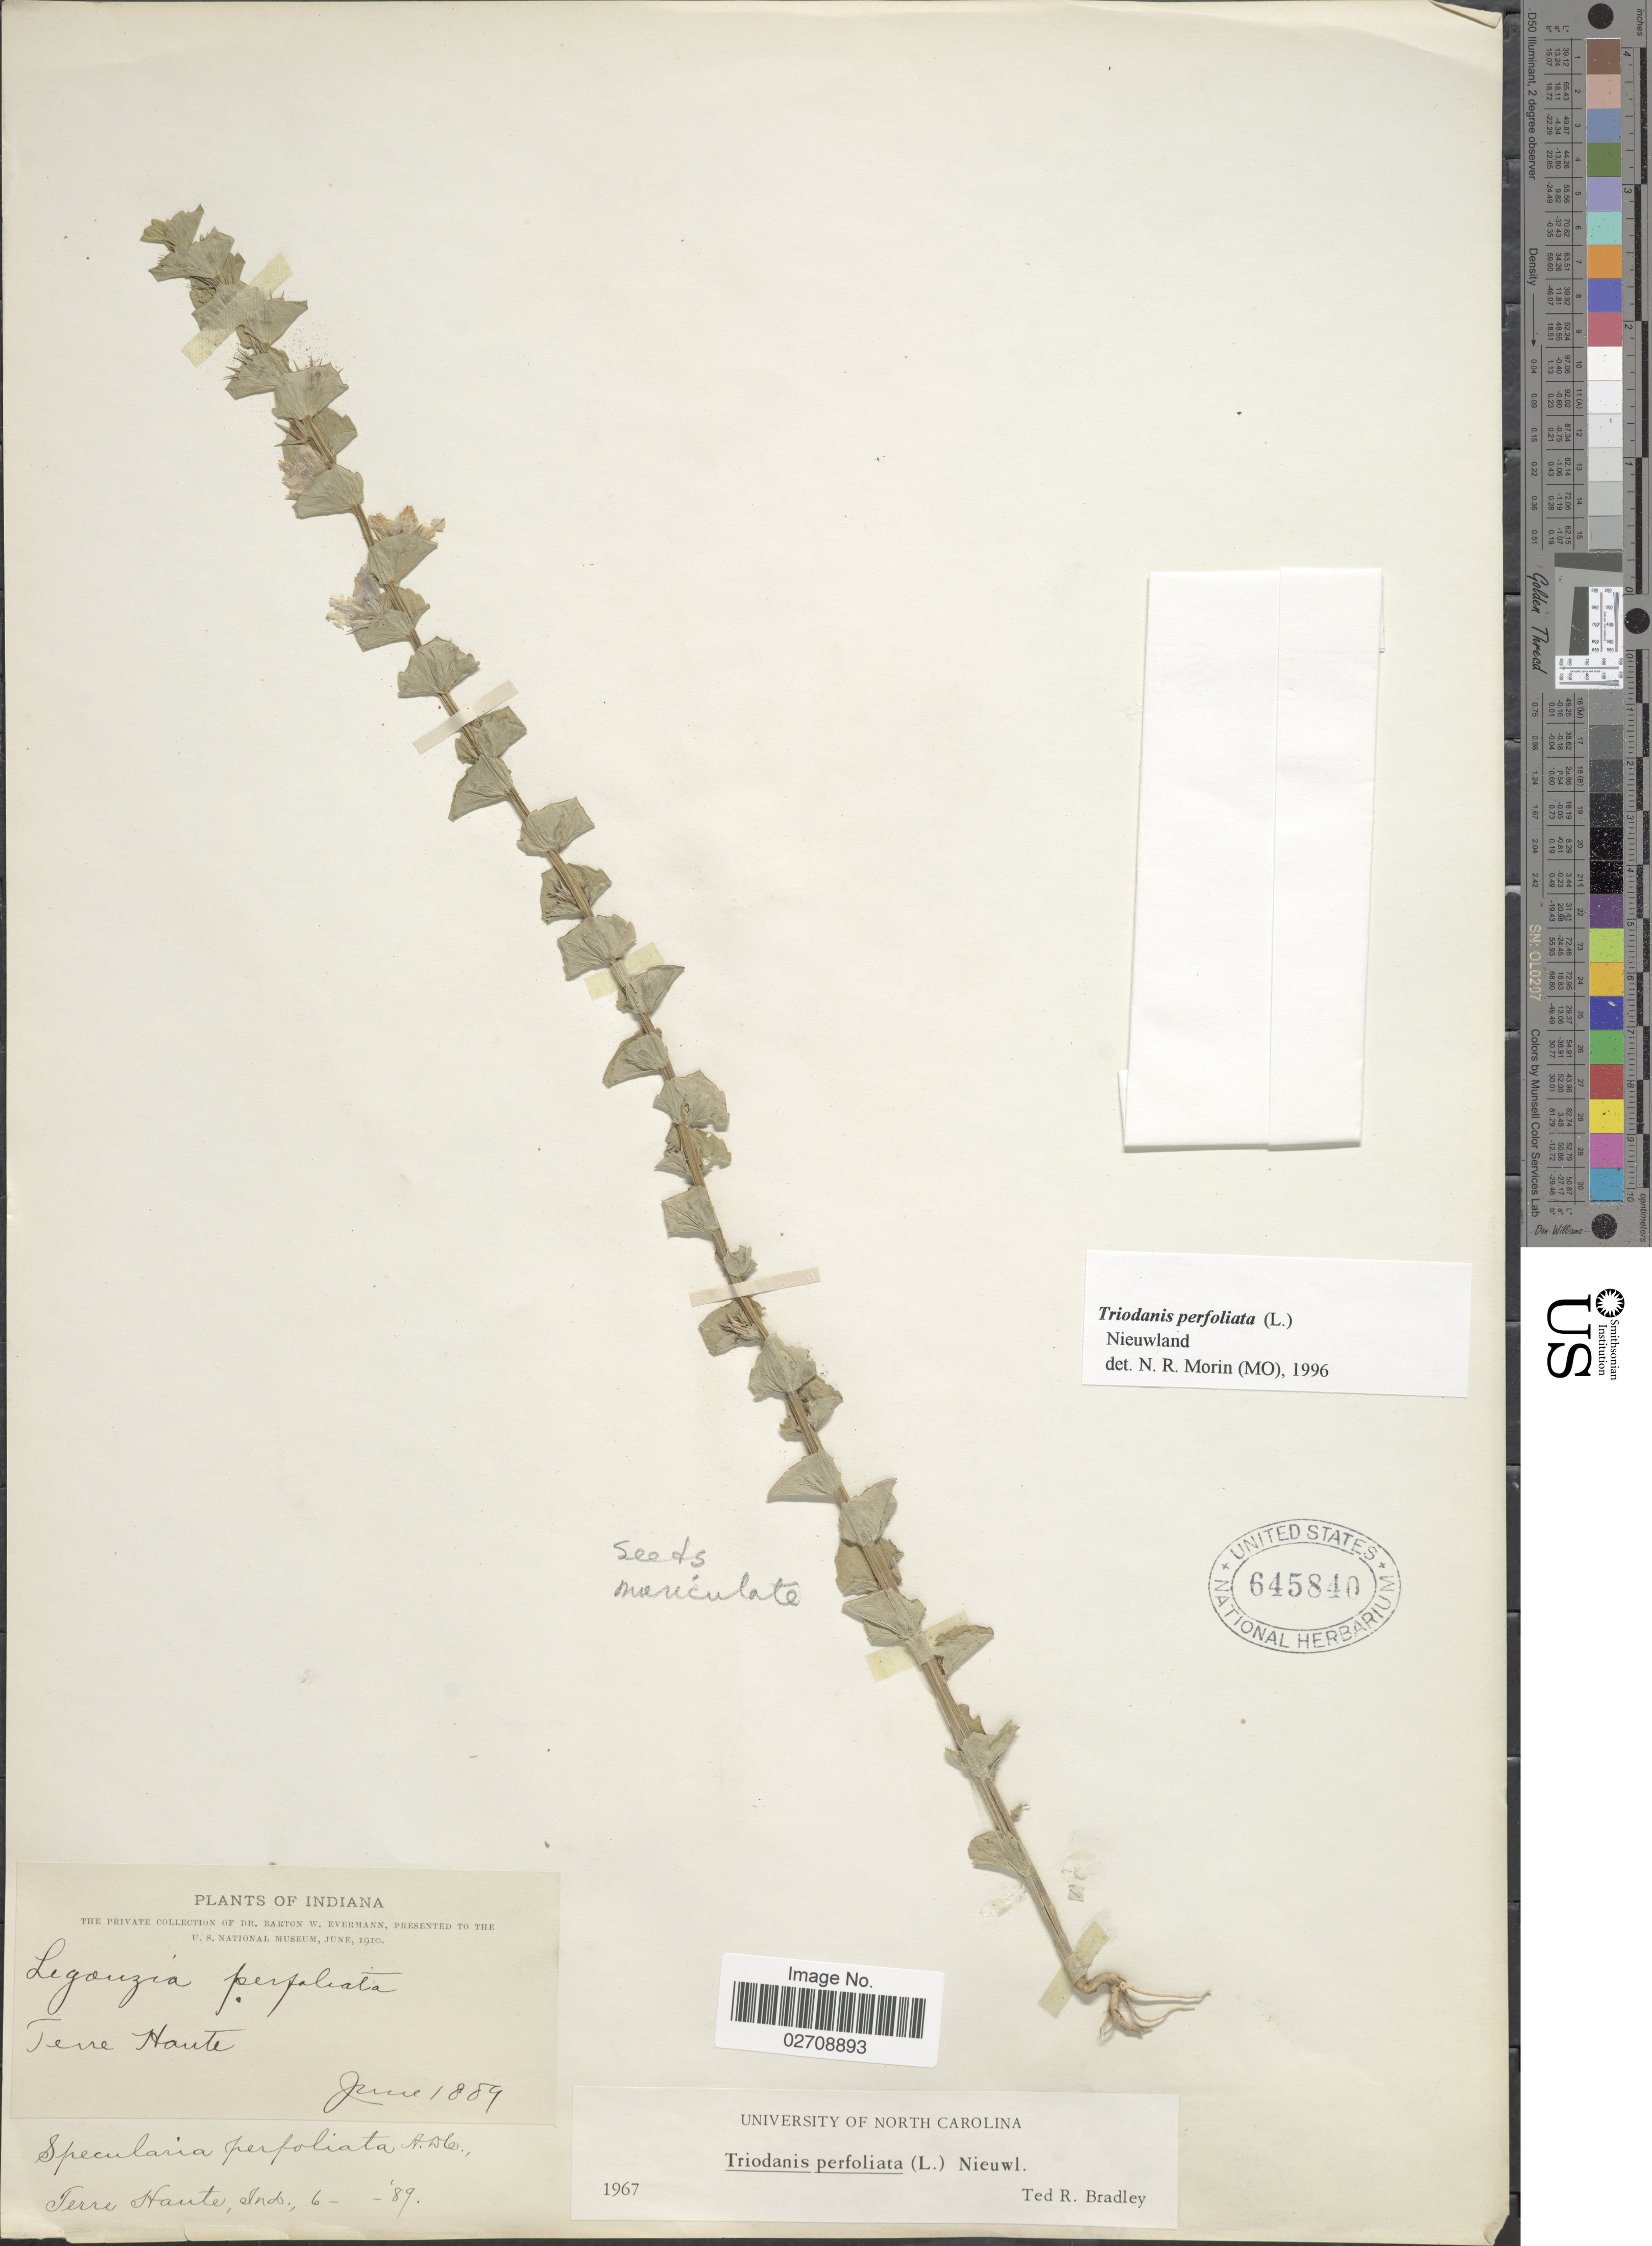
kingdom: Plantae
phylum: Tracheophyta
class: Magnoliopsida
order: Asterales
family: Campanulaceae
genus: Triodanis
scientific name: Triodanis perfoliata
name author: (L.) Nieuwl.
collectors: B. W. Evermann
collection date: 1889-06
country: United States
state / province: Indiana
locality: Terre Haute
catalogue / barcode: US 645840